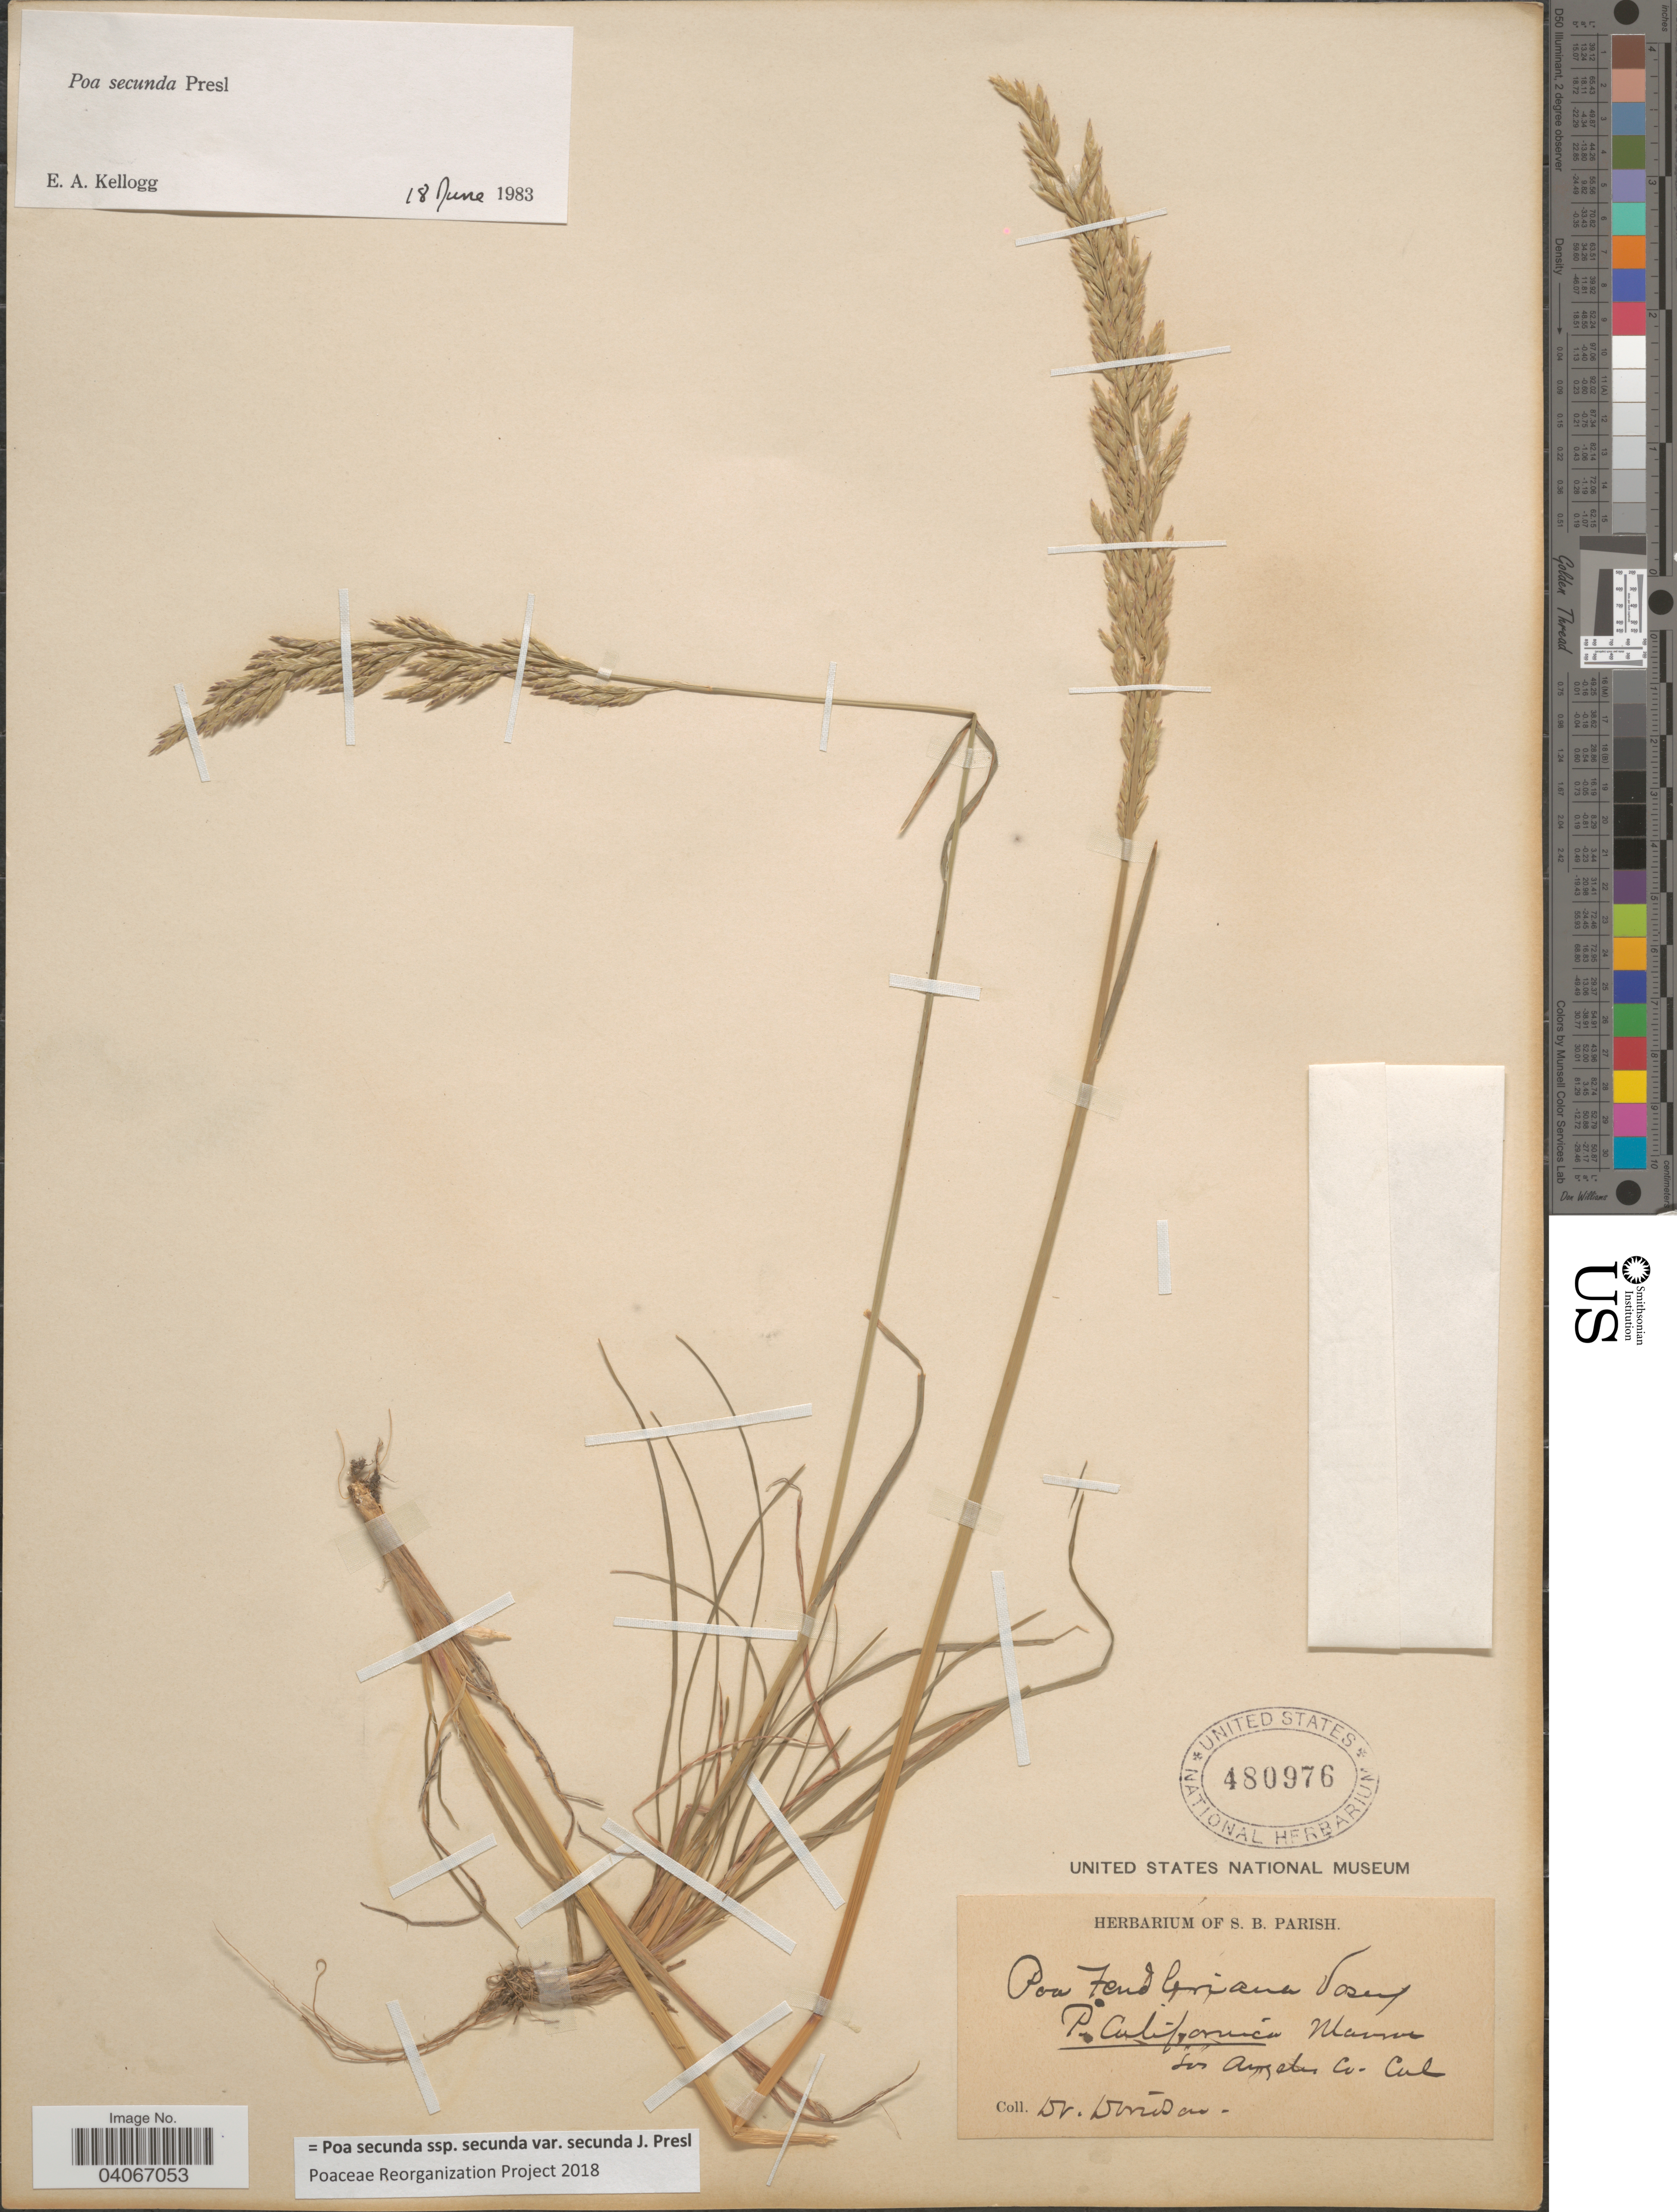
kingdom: Plantae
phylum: Tracheophyta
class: Liliopsida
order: Poales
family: Poaceae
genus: Poa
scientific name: Poa secunda subsp. secunda var. secunda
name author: J. Presl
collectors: Davidson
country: United States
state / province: California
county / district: Los Angeles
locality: Los Angeles Co.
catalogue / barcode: US 480976